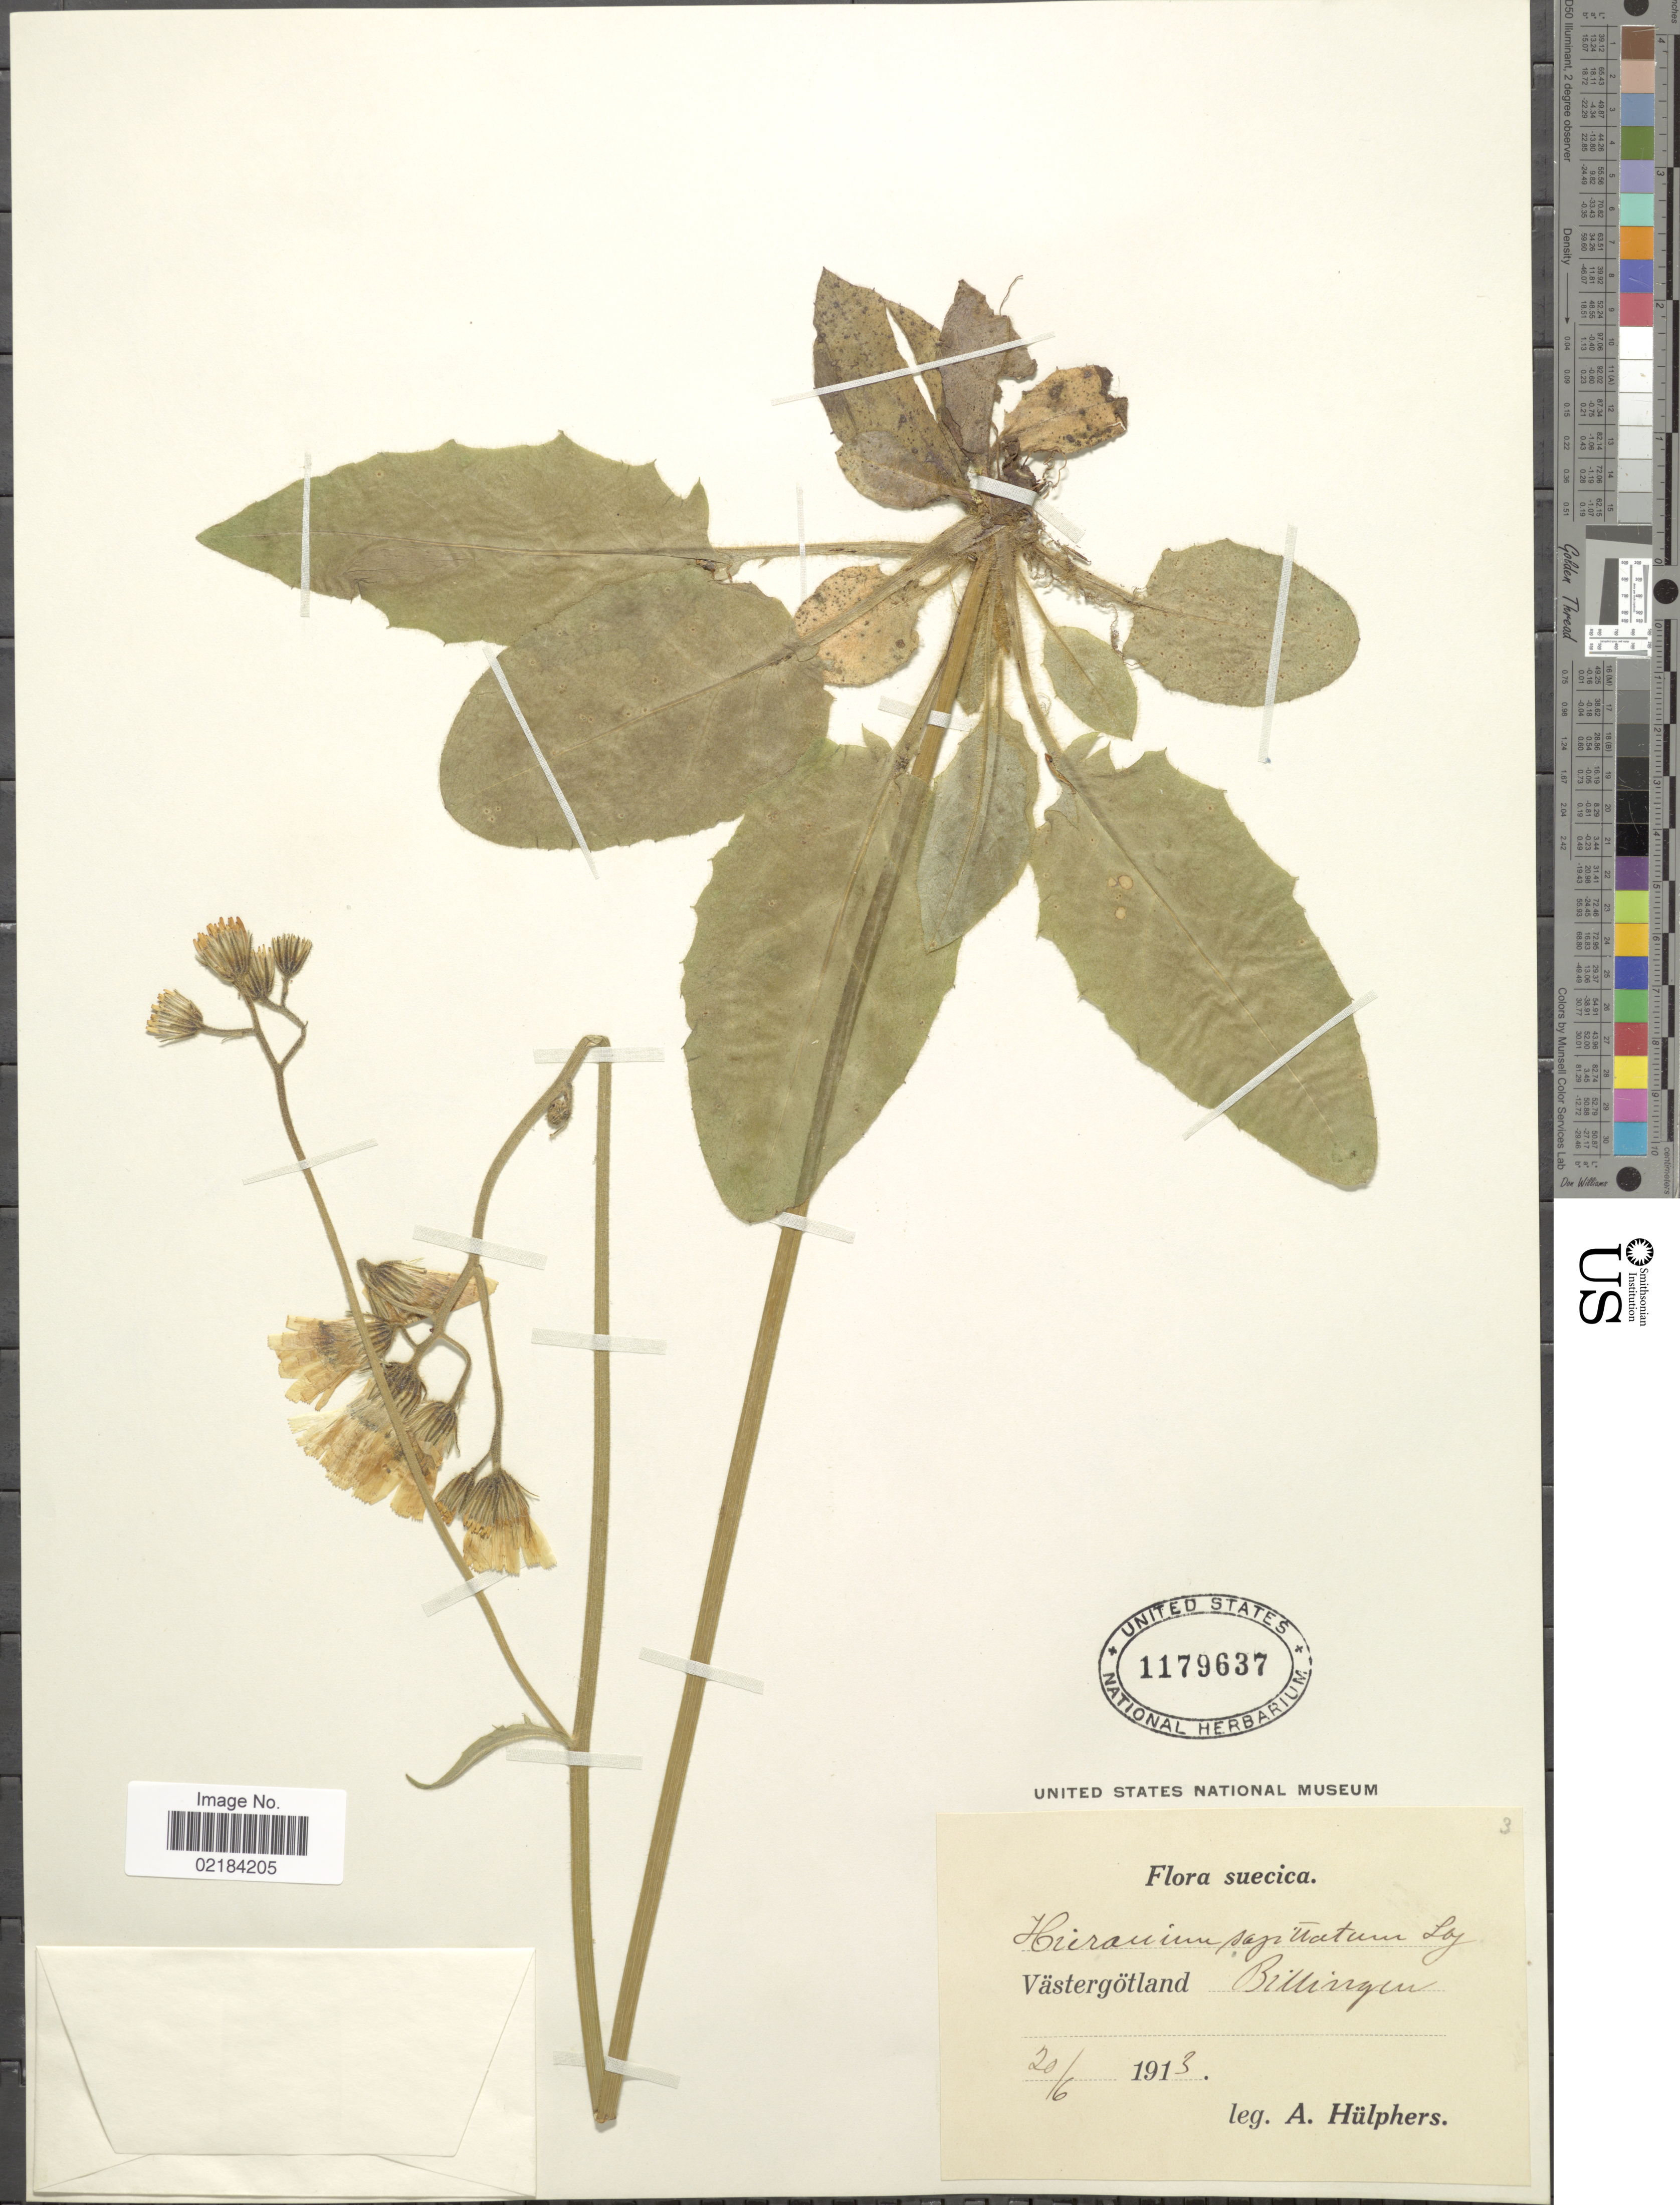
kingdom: Plantae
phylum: Tracheophyta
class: Magnoliopsida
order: Asterales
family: Asteraceae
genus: Hieracium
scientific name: Hieracium oistophyllum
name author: Pugsley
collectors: A. Hülphers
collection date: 1913-06-20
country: Sweden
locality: Västergötland Billingen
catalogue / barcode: US 1179637